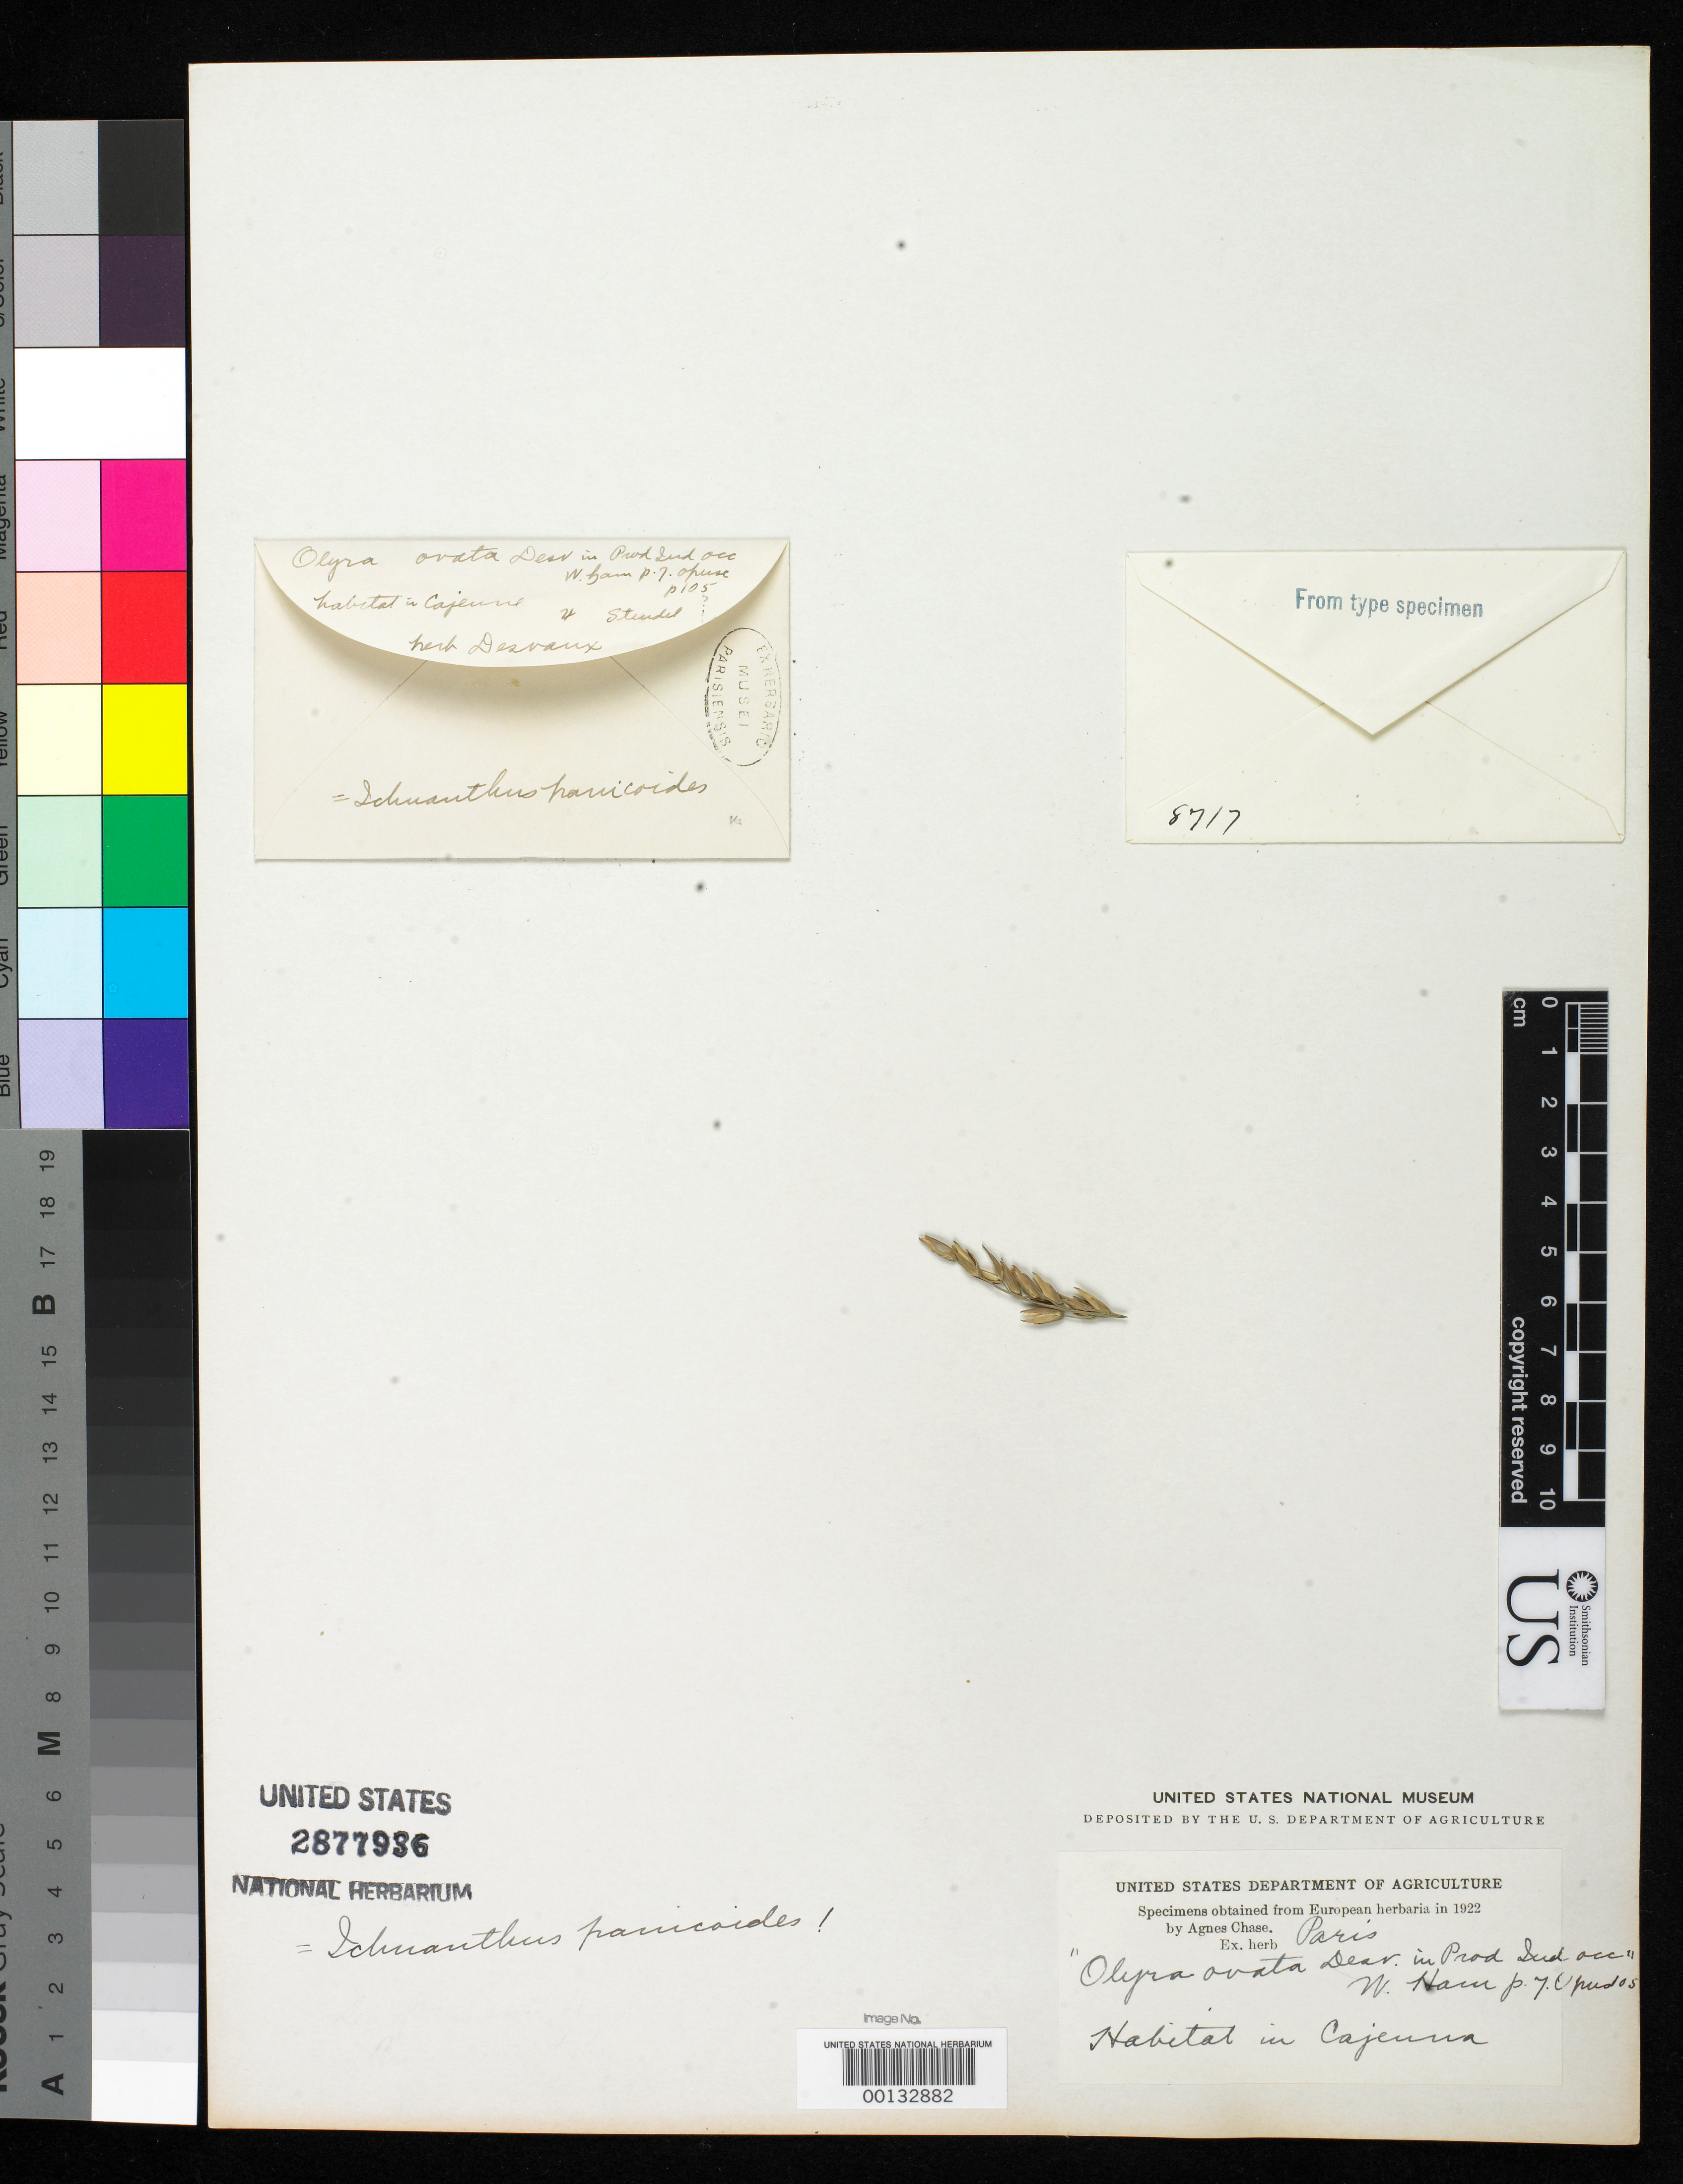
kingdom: Plantae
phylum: Tracheophyta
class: Liliopsida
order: Poales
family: Poaceae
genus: Olyra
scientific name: Olyra ovata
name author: Ham.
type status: Type Fragment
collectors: ex herb. Desvaux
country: French Guiana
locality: Cayenne.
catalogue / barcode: US 2877936